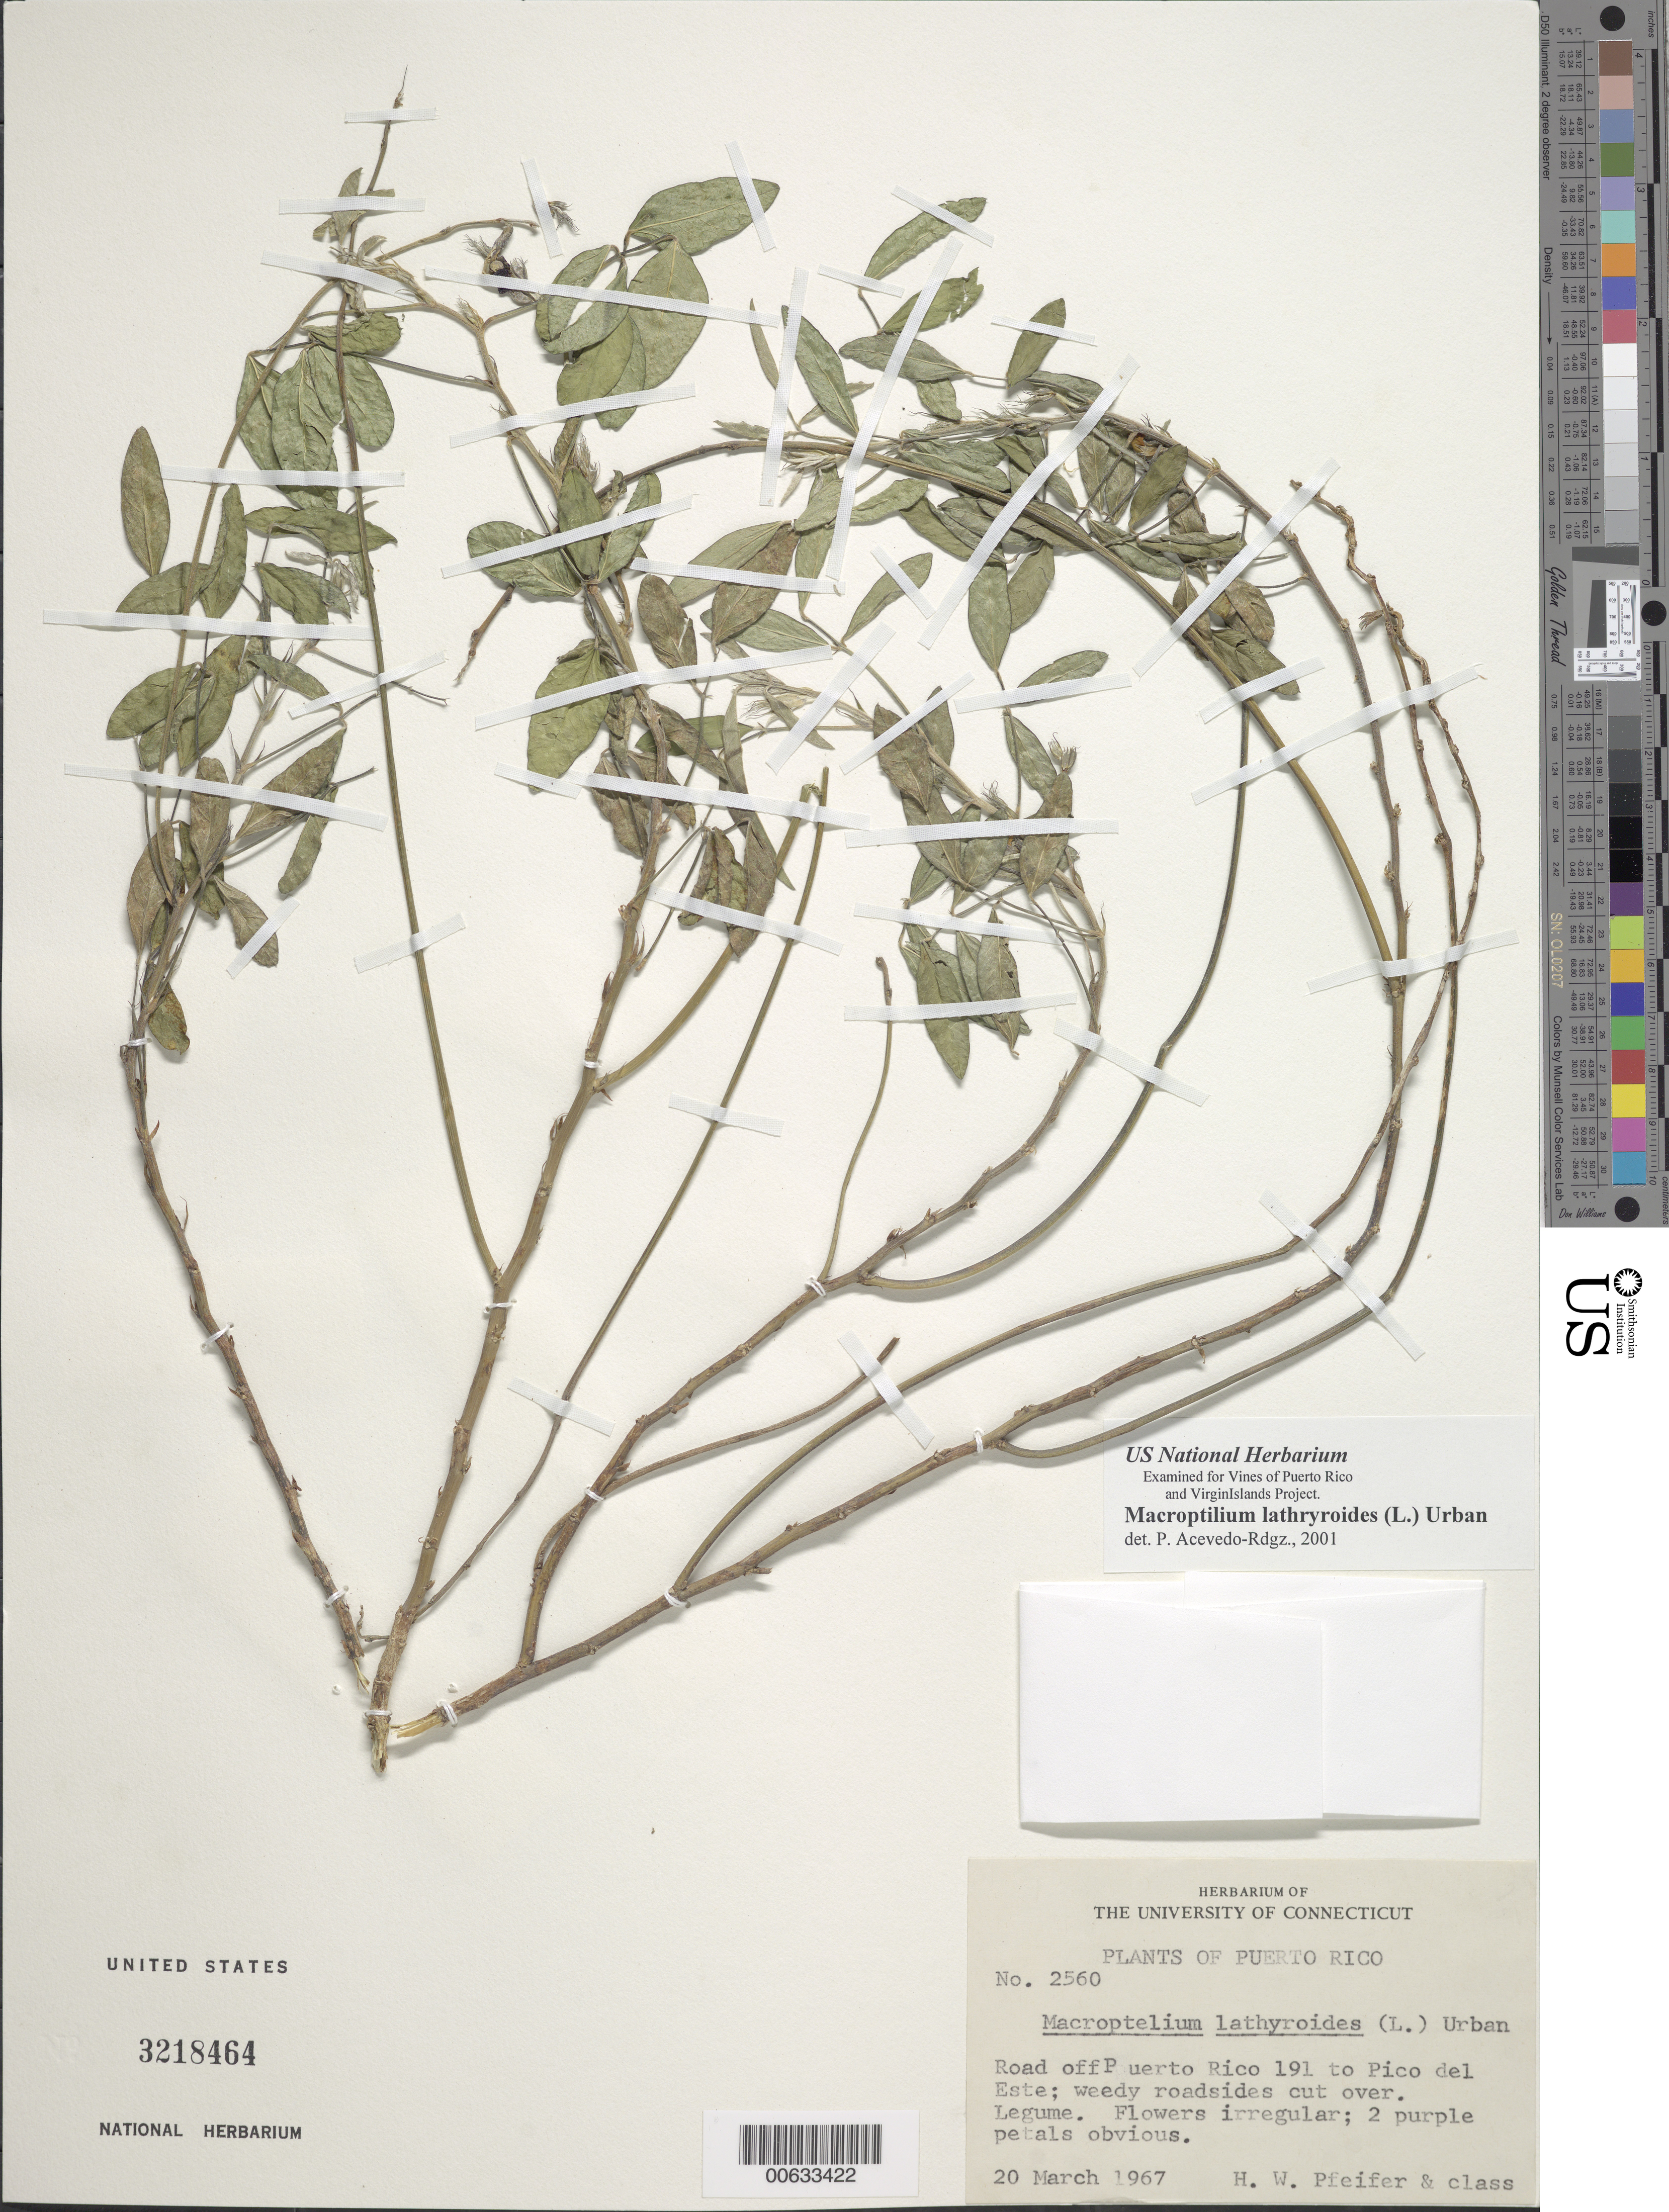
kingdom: Plantae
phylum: Tracheophyta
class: Magnoliopsida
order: Fabales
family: Fabaceae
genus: Macroptilium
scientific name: Macroptilium lathyroides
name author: (L.) Urb.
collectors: H. W. Pfeifer & Class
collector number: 2560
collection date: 1967-03-20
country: Puerto Rico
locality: Road off Puerto Rico 191 to Pico del Este; weedy roadsies cut over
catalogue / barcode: US 3218464